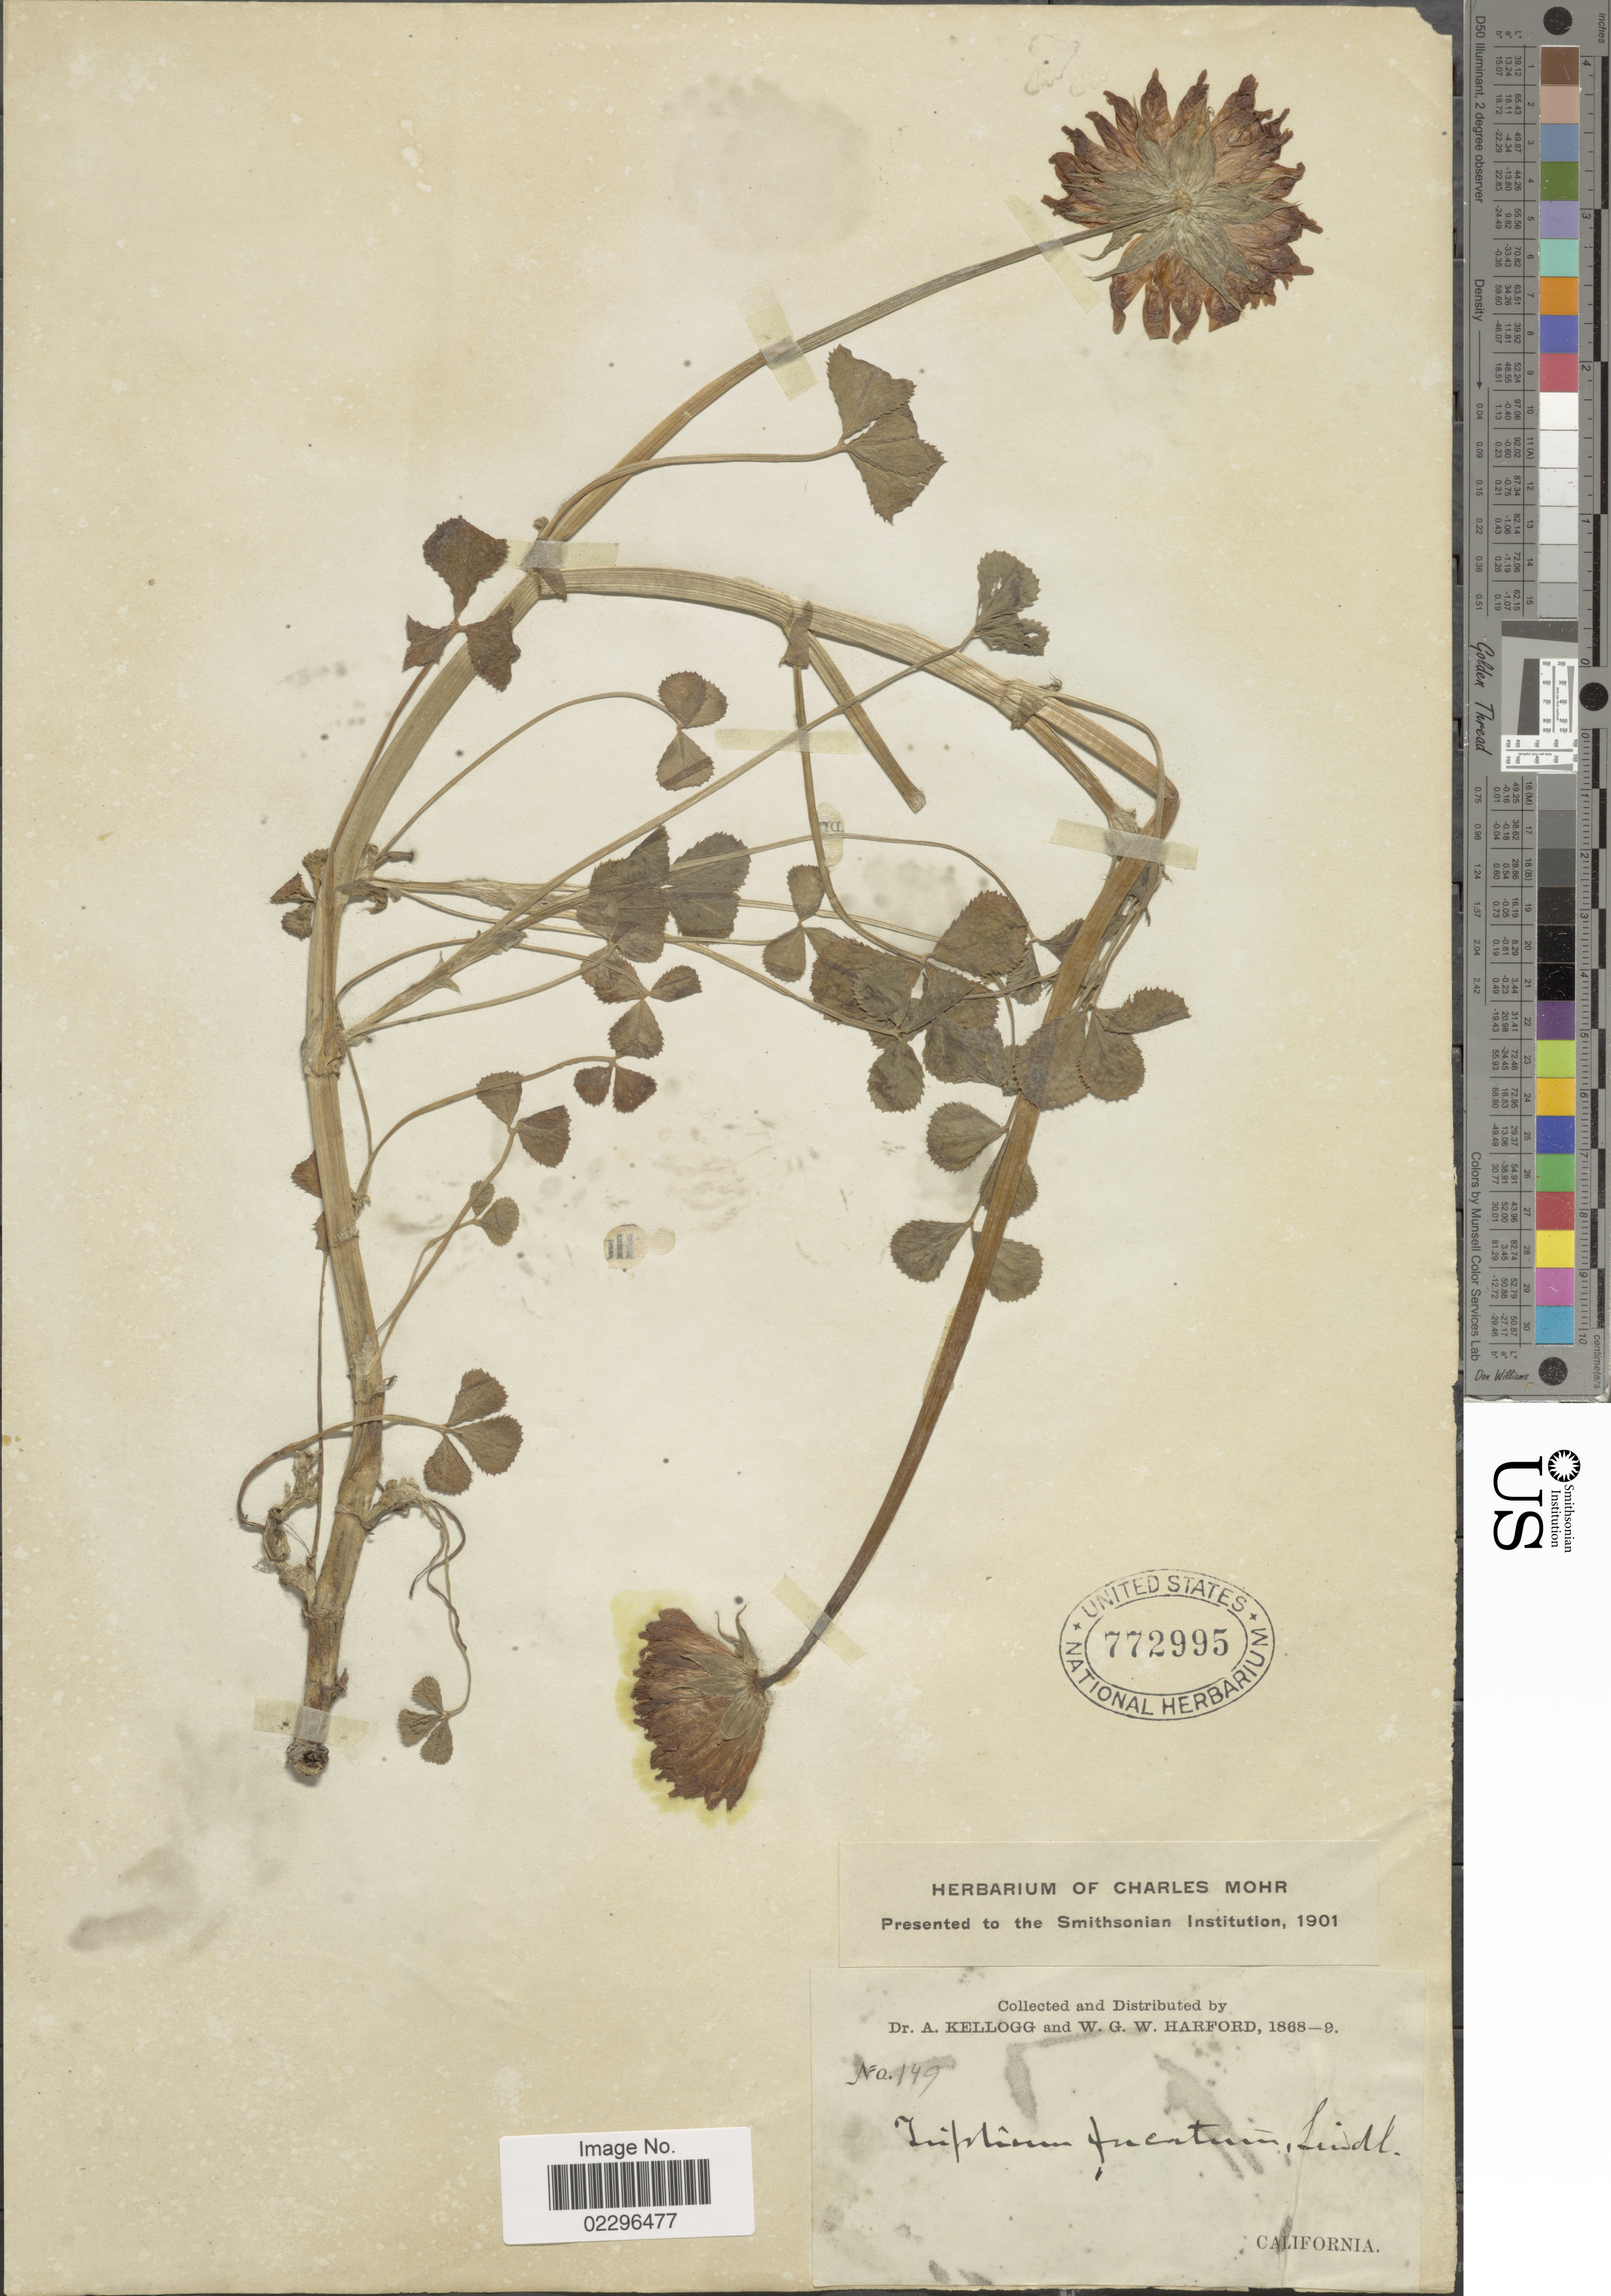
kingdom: Plantae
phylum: Tracheophyta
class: Magnoliopsida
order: Fabales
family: Fabaceae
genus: Trifolium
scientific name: Trifolium fucatum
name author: Lindl.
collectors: A. Kellogg & W. G. W. Harford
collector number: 149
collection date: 1868/1869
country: United States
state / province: California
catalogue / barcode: US 772995